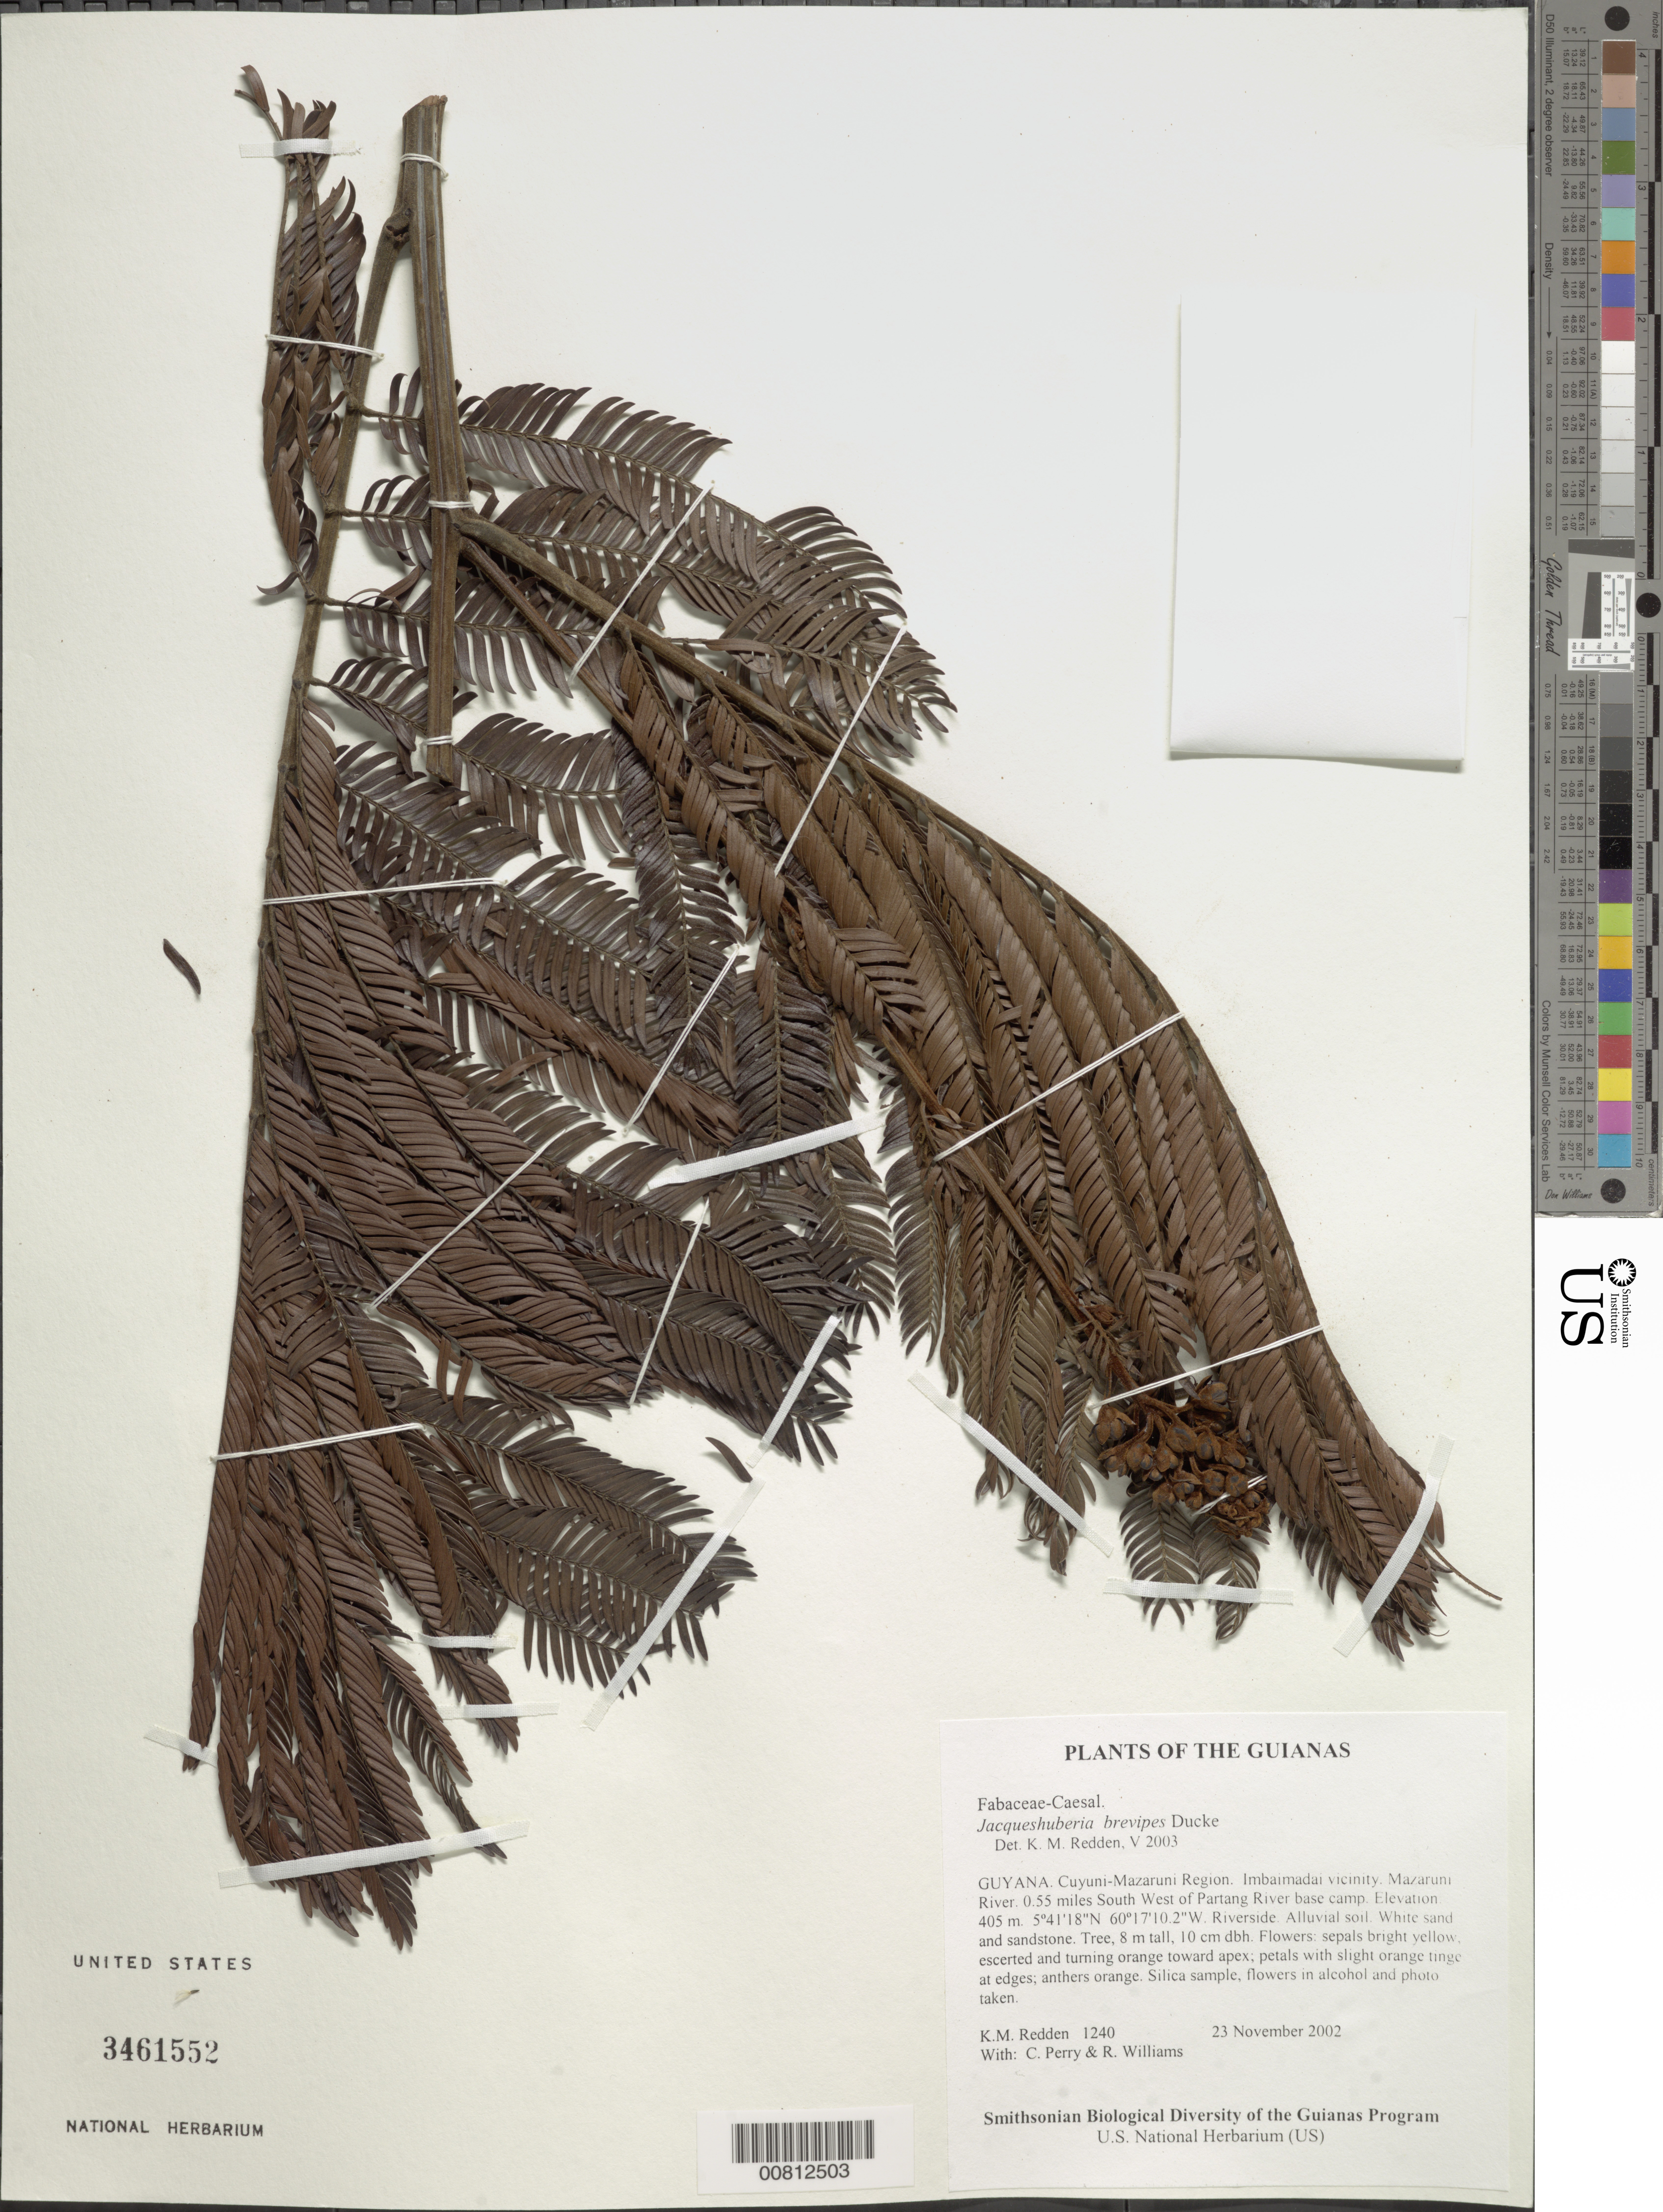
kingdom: Plantae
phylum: Tracheophyta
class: Magnoliopsida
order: Fabales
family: Fabaceae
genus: Jacqueshuberia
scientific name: Jacqueshuberia brevipes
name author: Barneby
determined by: Redden, K. M.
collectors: K. M. Redden, C. Perry & R. Williams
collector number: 1240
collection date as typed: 23 November 2002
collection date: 2002-11-23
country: Guyana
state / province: Cuyuni-Mazaruni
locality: Imbaimadai vicinity. Mazaruni River. 0.55 miles South West of Partang River base camp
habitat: Riverside. Alluvial soil. White sand and sandstone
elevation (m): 405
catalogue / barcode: US 3461552